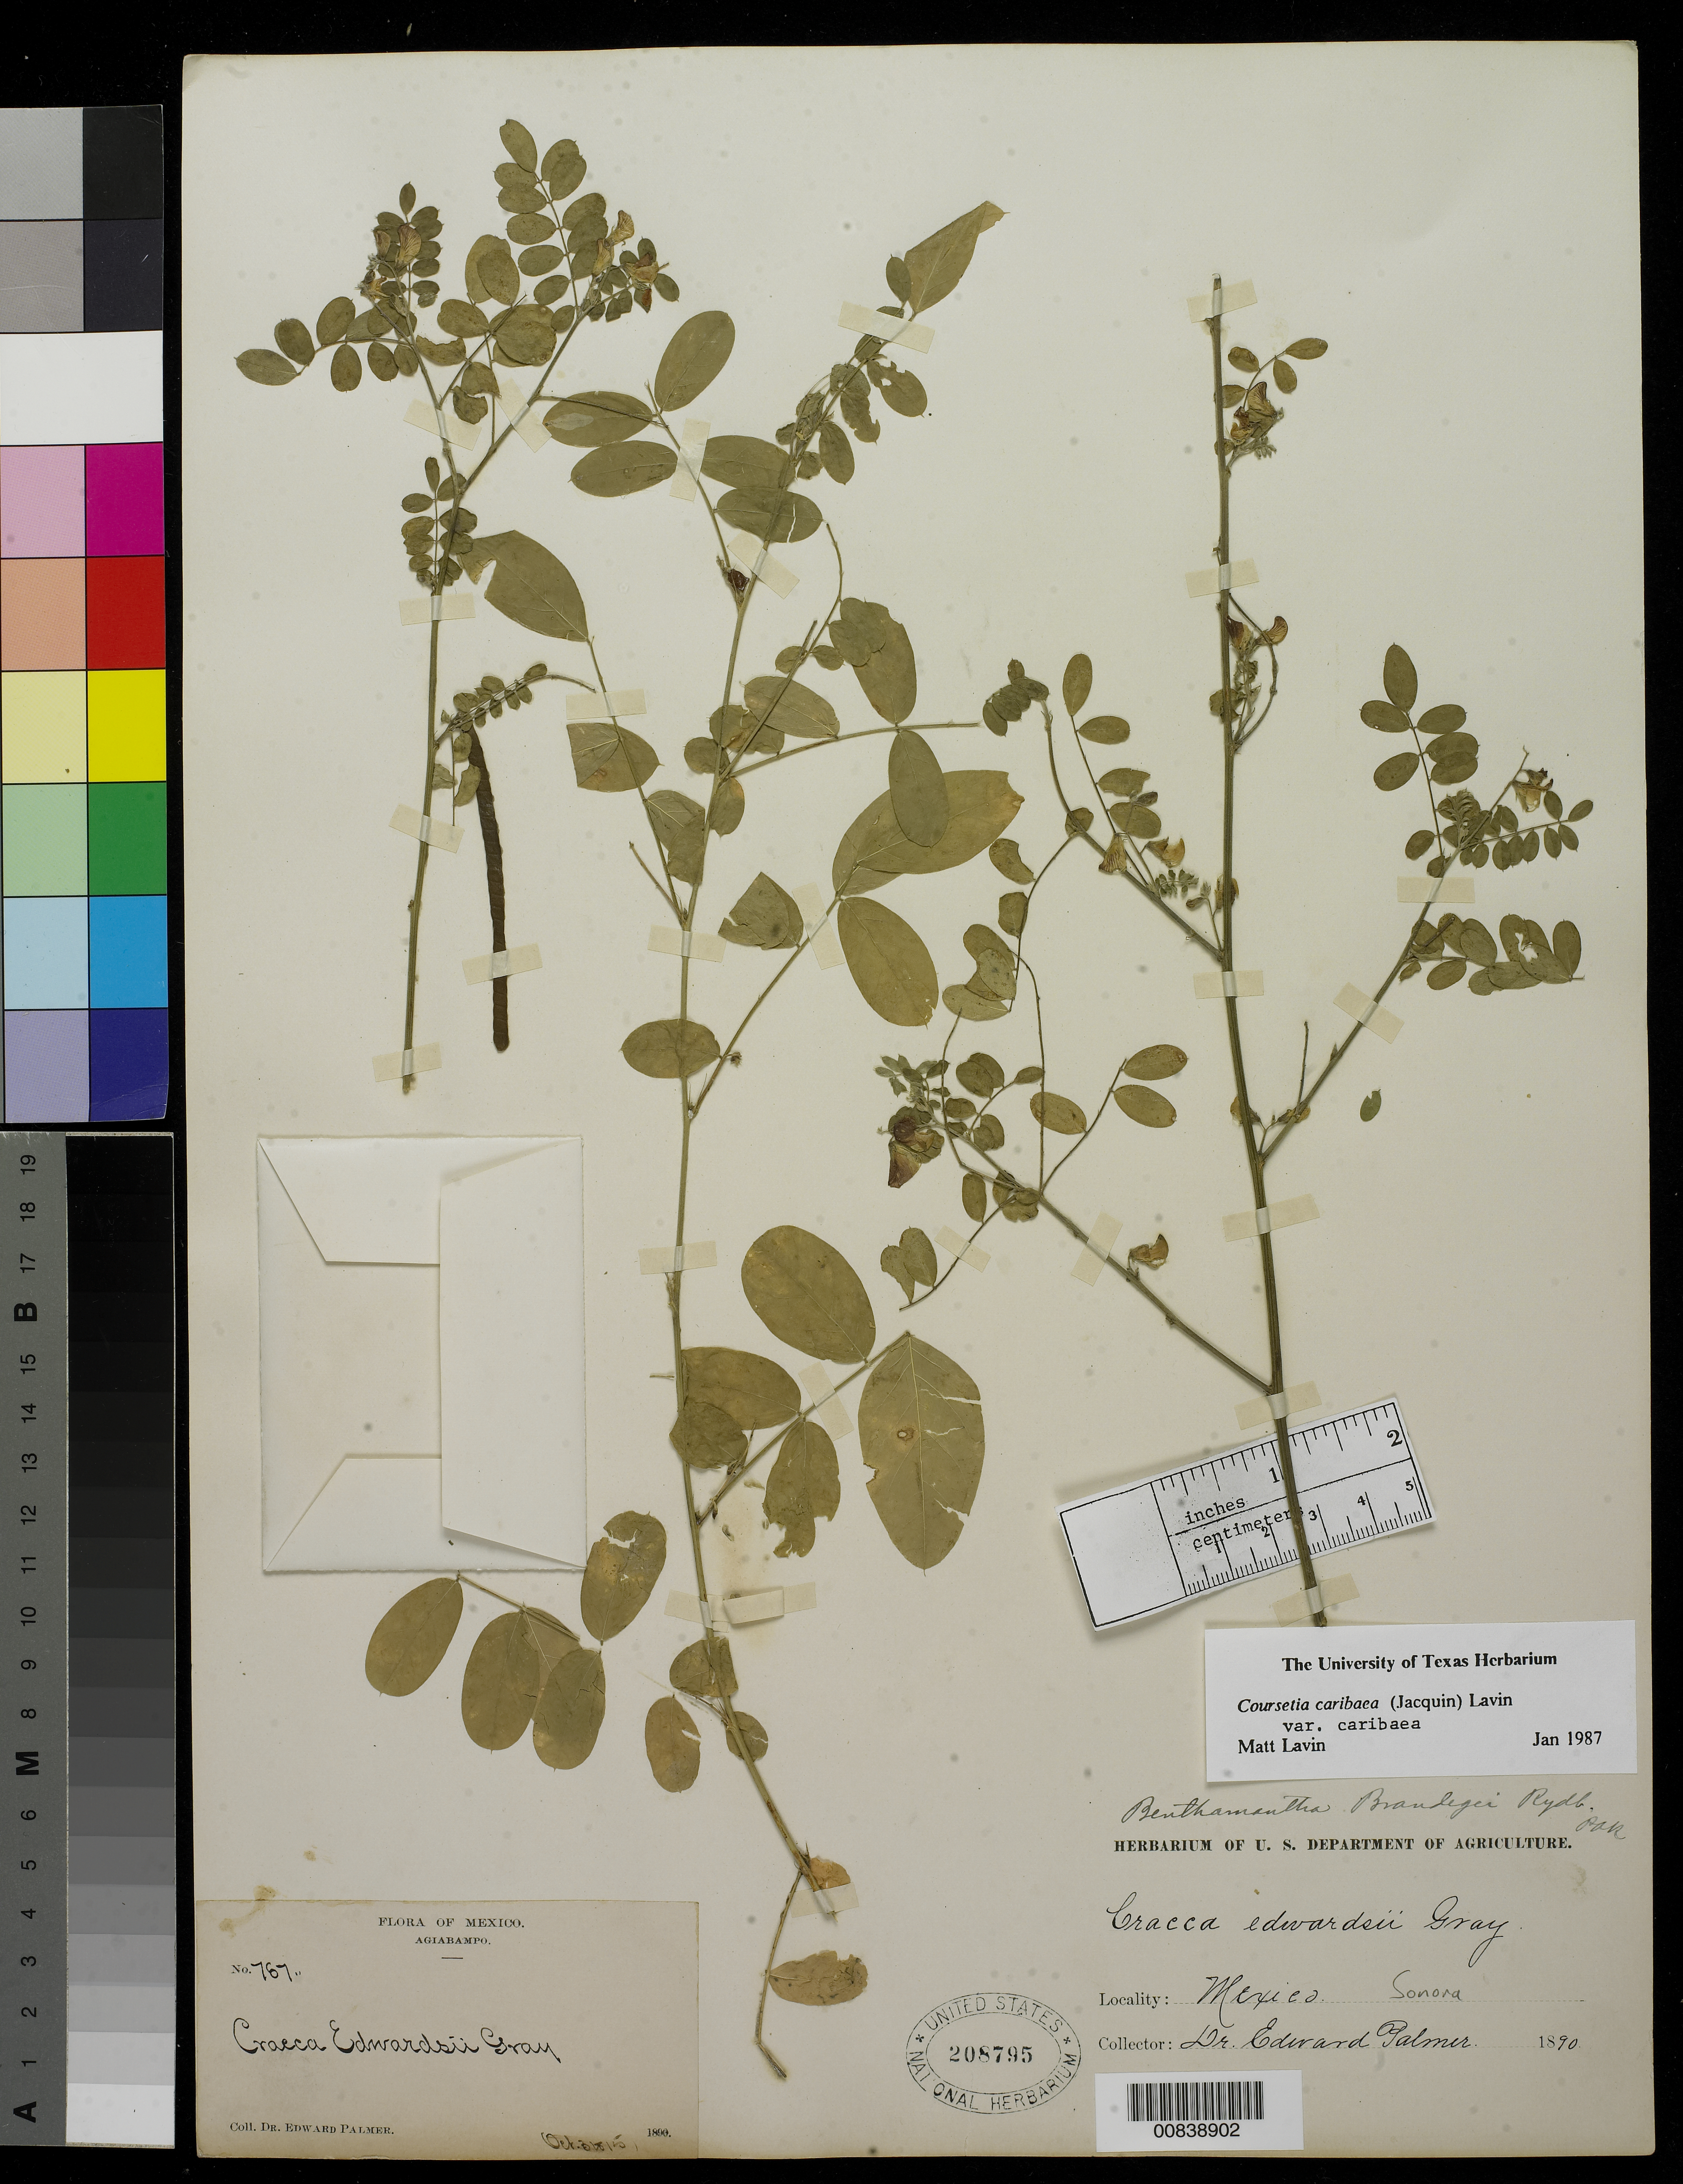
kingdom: Plantae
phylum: Tracheophyta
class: Magnoliopsida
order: Fabales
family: Fabaceae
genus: Coursetia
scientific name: Coursetia caribaea var. caribaea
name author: (Jacq.) Lavin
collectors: E. Palmer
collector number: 767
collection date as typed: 03 Oct 1890 to 15 Oct 1890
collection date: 1890-10-03/1890-10-15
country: Mexico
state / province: Sonora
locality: Agiabampo, Sonora.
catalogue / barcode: US 208795